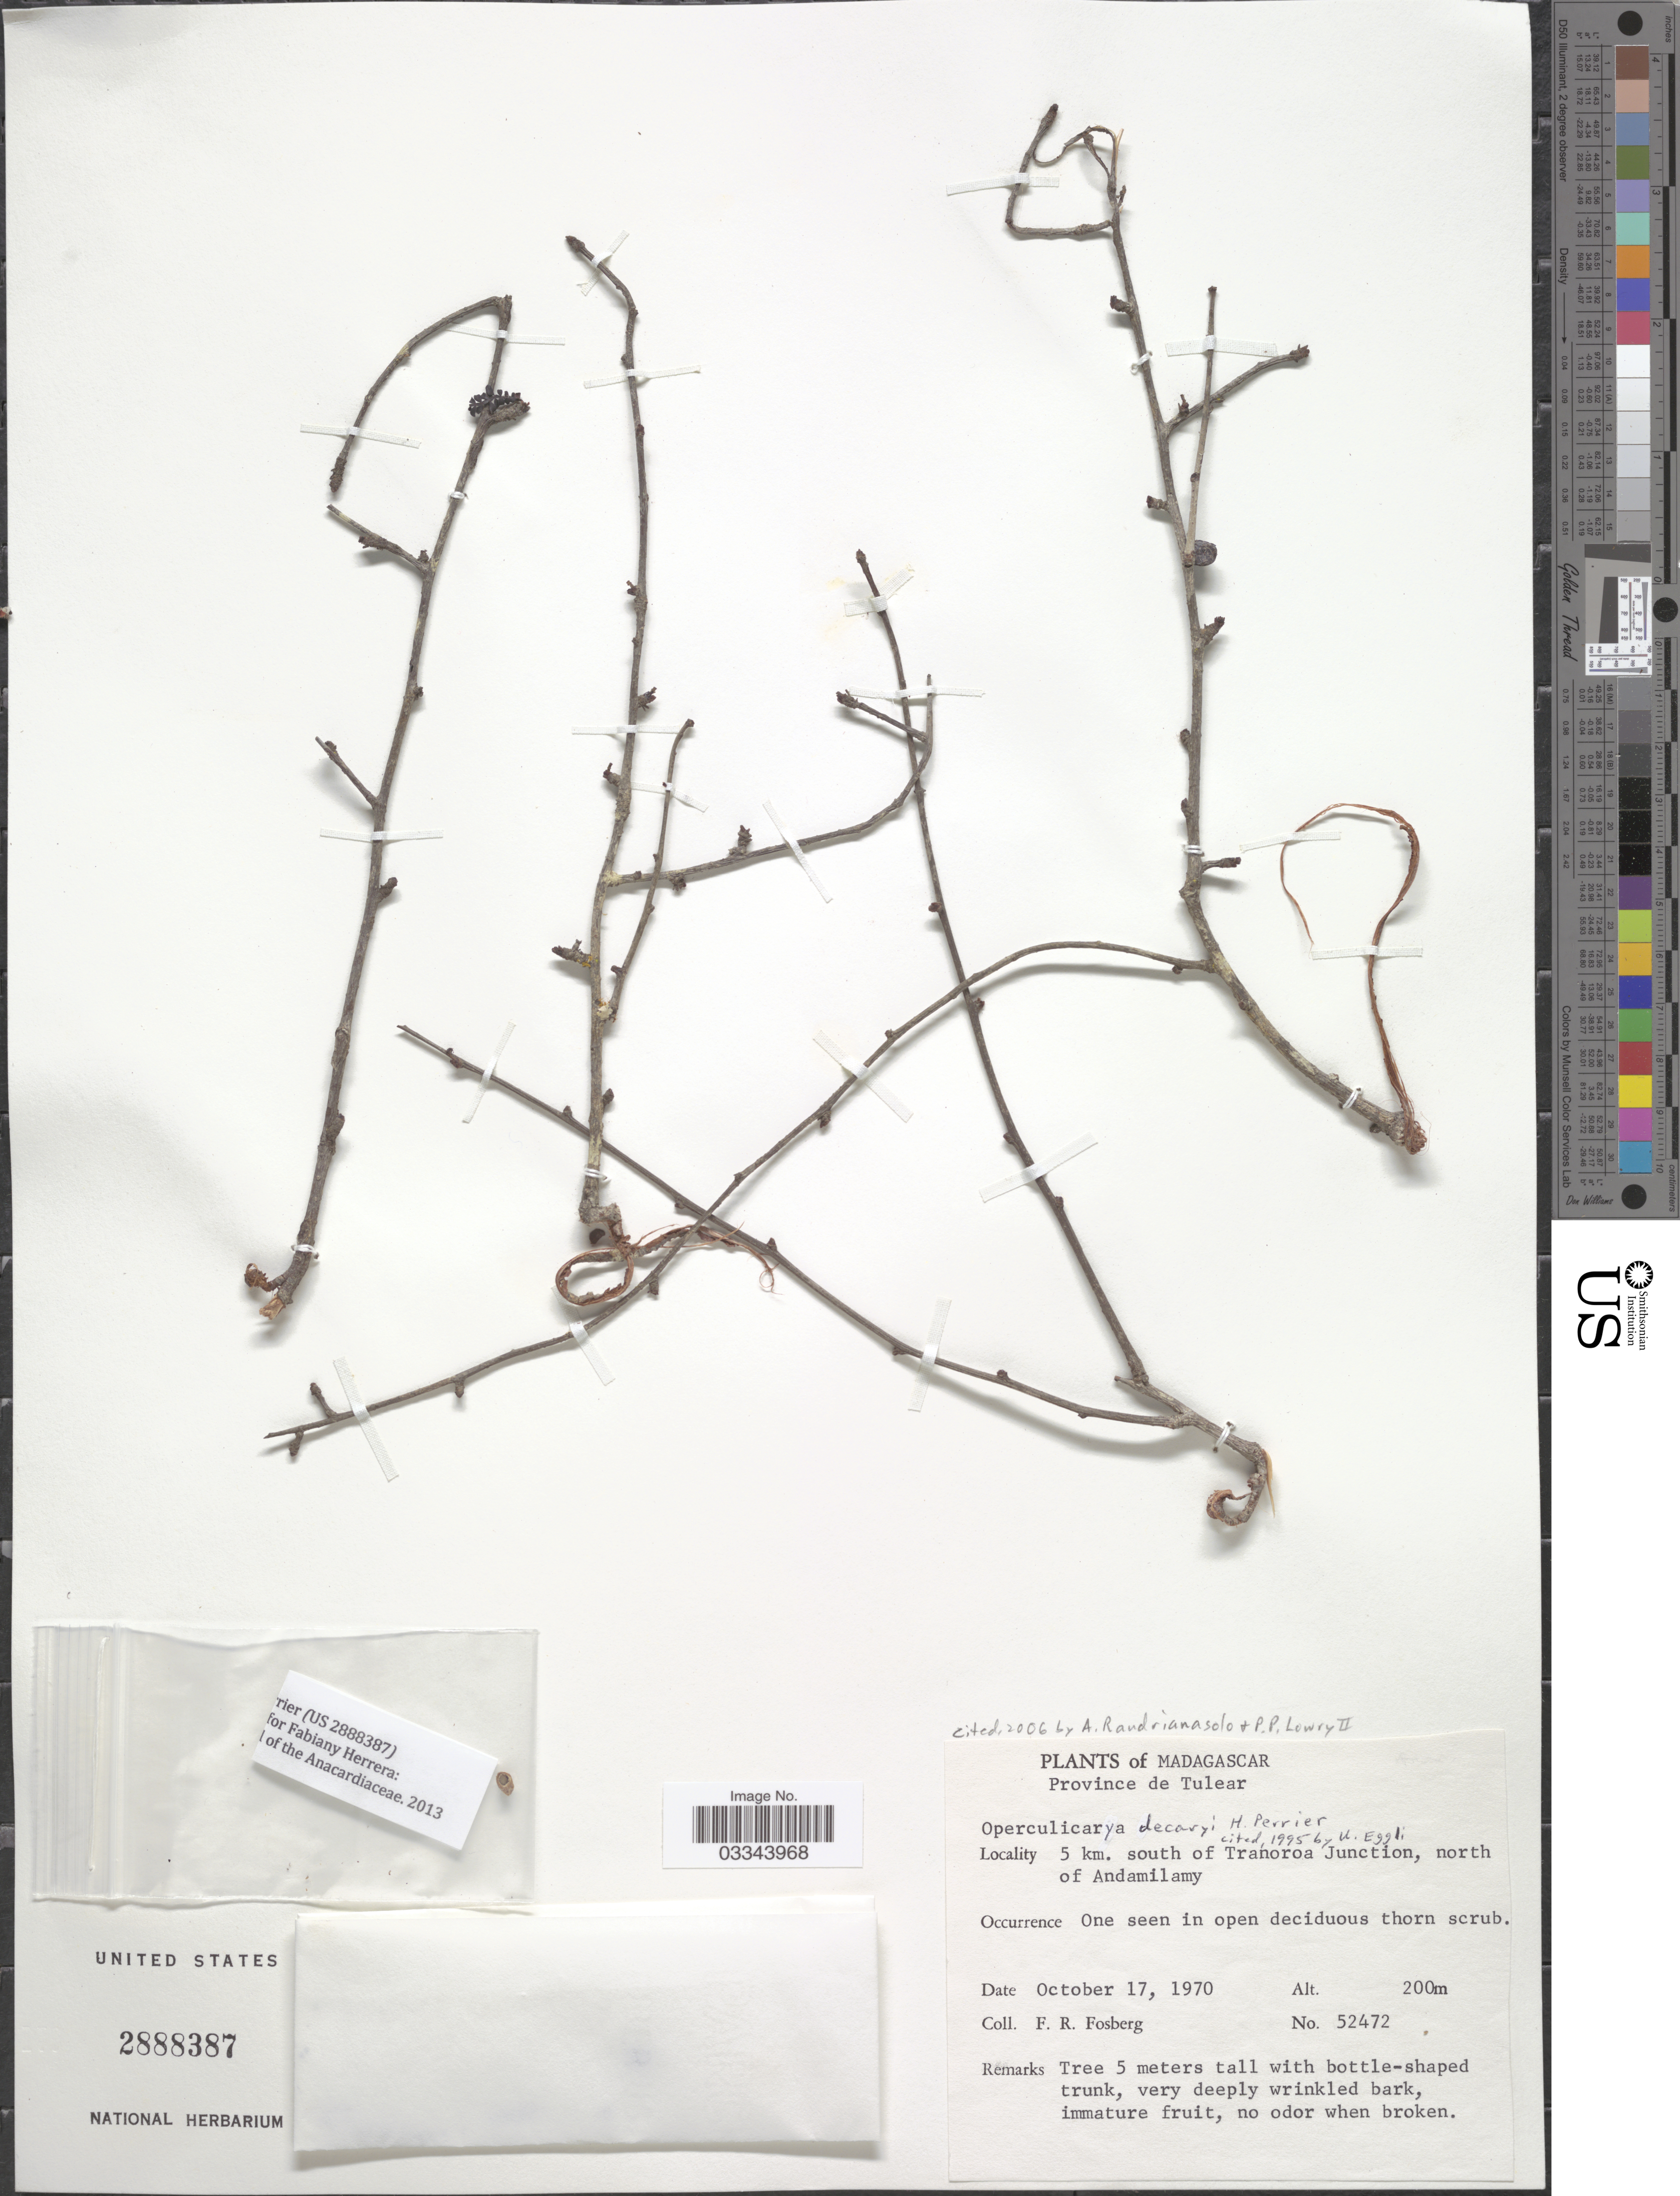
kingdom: Plantae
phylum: Tracheophyta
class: Magnoliopsida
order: Sapindales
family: Anacardiaceae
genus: Operculicarya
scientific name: Operculicarya decaryi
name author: H. Perrier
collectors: F. R. Fosberg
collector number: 52472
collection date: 1970-10-17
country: Madagascar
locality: Province de Tulear, 5 km. south of Tranoroa Junction, north of Andamilamy.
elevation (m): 200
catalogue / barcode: US 2888387